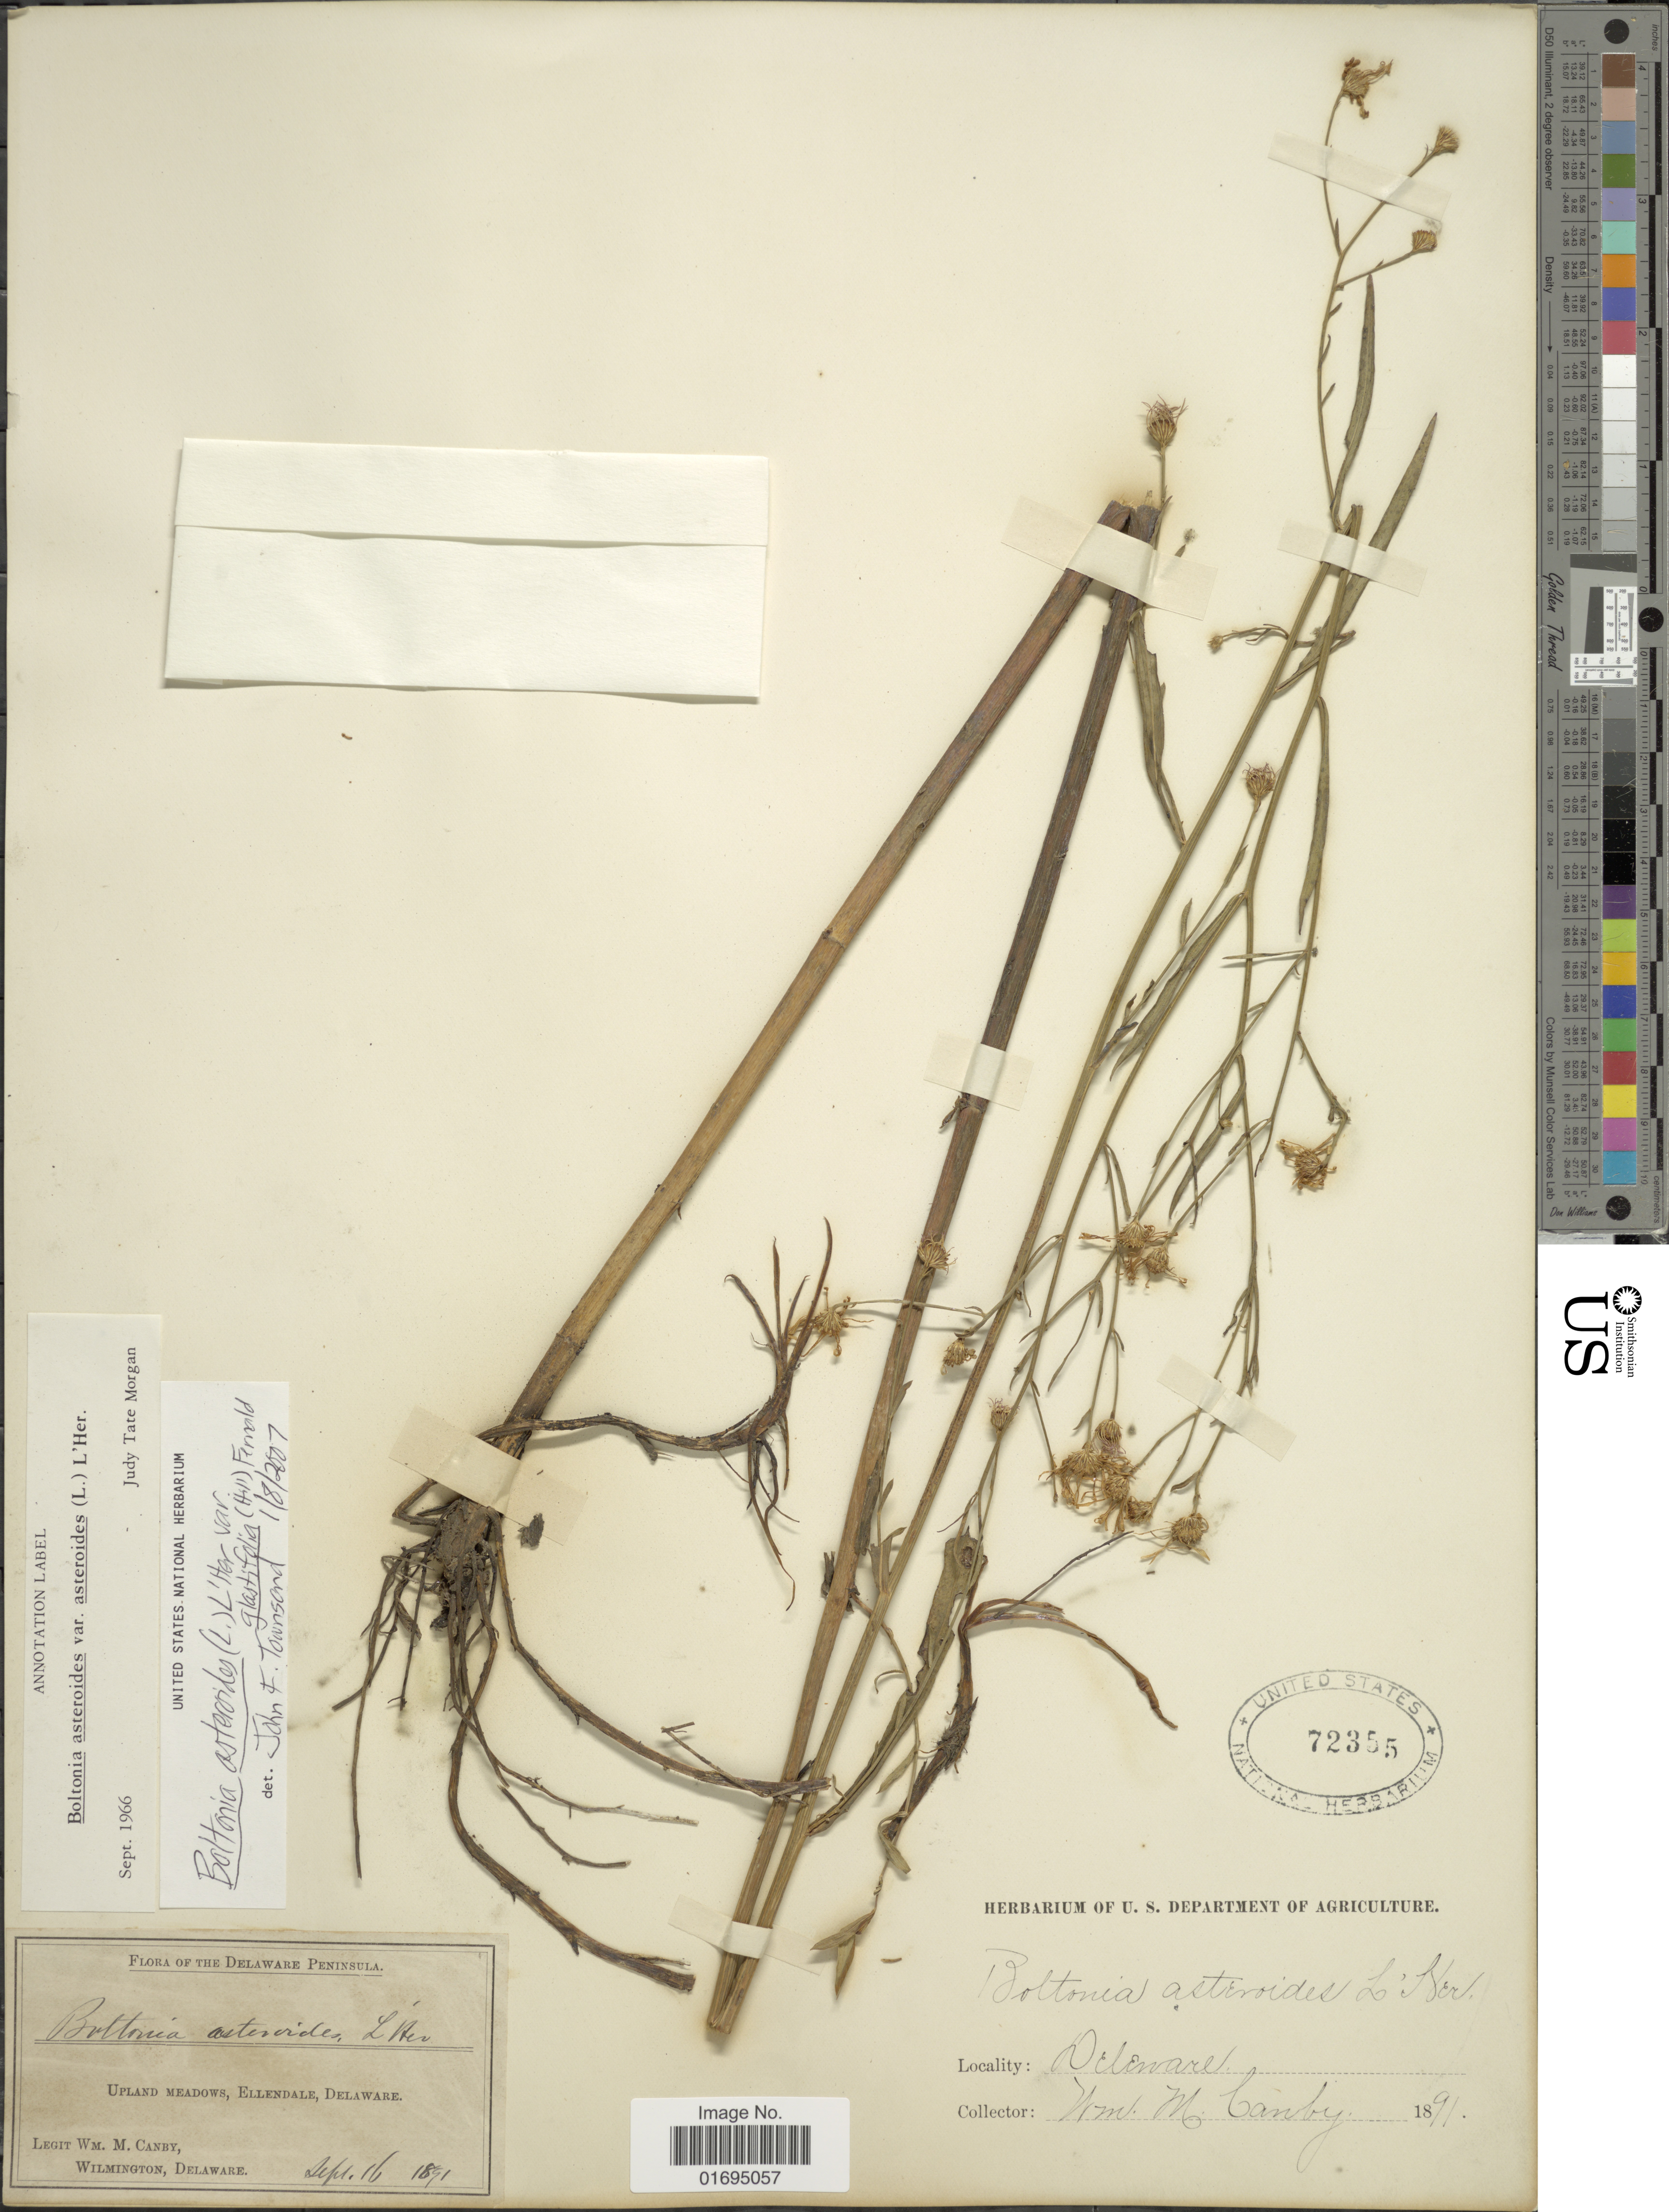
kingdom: Plantae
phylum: Tracheophyta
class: Magnoliopsida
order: Asterales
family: Asteraceae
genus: Boltonia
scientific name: Boltonia asteroides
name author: (L.) L'Hér.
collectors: W. M. Canby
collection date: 1891-09-16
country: United States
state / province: Delaware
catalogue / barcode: US 72355